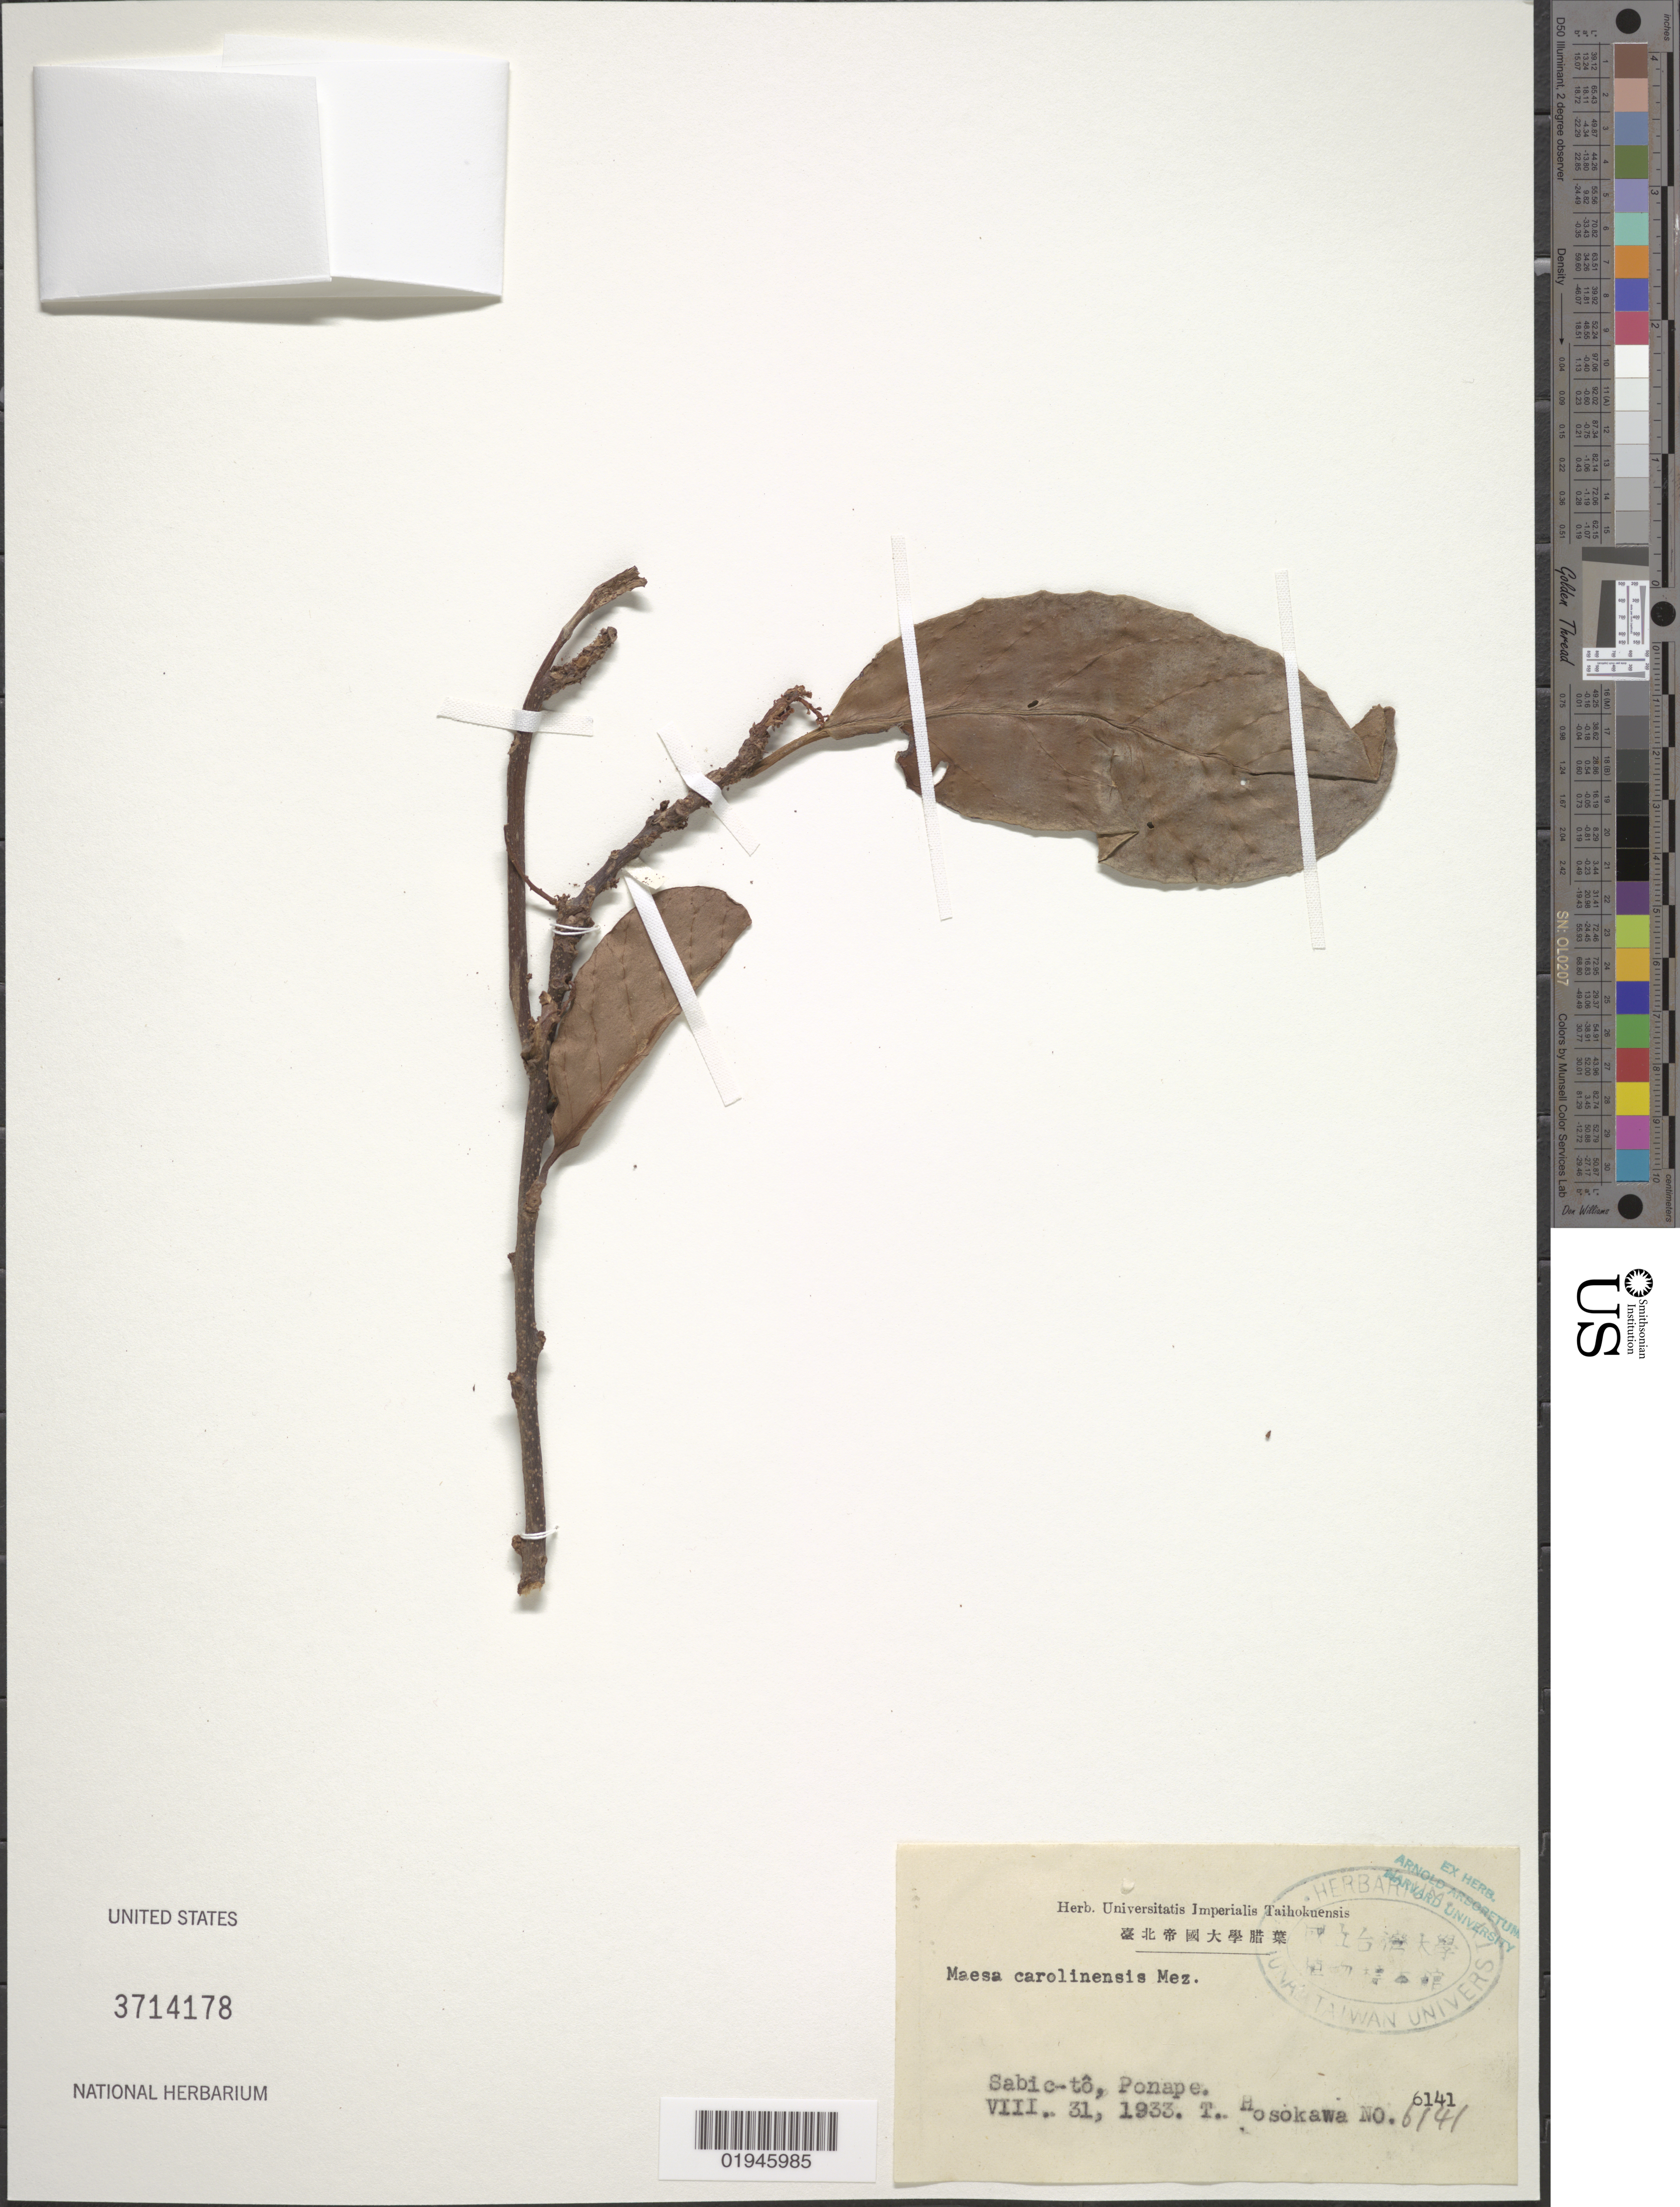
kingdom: Plantae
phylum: Tracheophyta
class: Magnoliopsida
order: Ericales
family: Primulaceae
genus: Maesa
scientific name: Maesa carolinensis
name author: Mez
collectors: T. Hosokawa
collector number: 6141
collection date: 1933-08-31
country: Micronesia, Federated States of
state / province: Pohnpei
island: Pohnpei [Ponape]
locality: Sabtic -to, Ponape.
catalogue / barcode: US 3714178